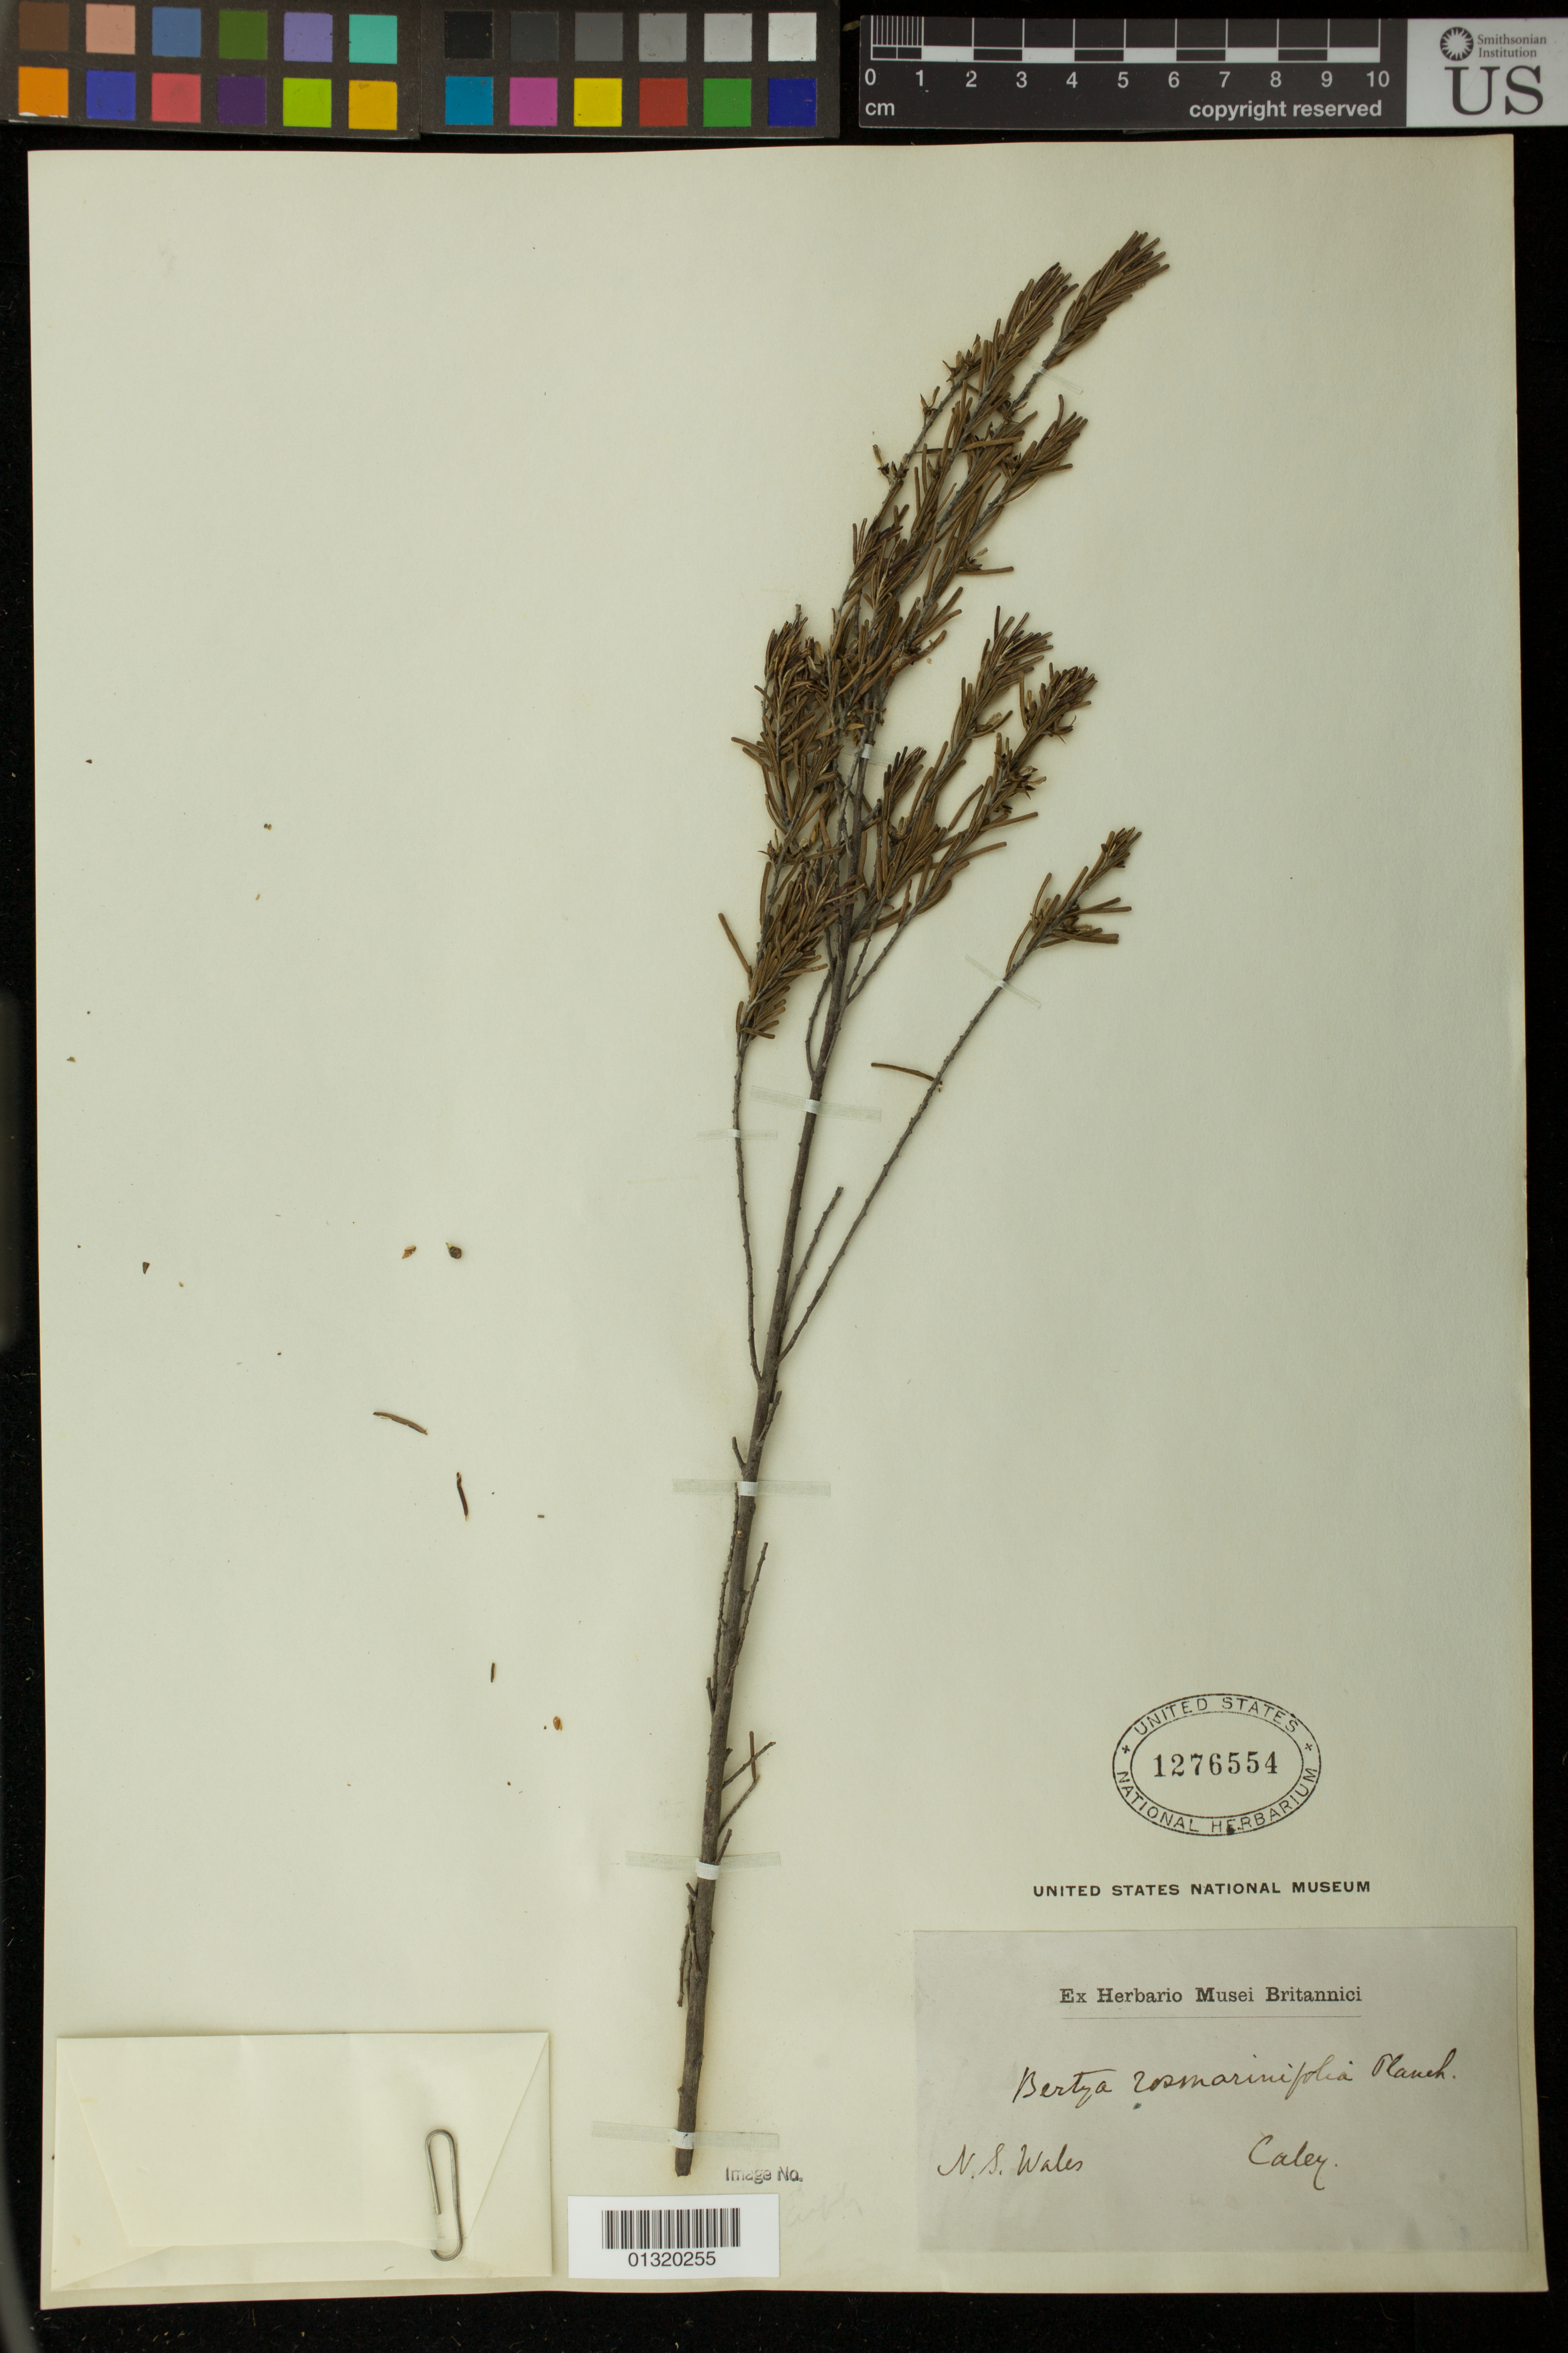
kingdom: Plantae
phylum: Tracheophyta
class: Magnoliopsida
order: Malpighiales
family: Euphorbiaceae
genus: Bertya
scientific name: Bertya rosmarinifolia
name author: Planch.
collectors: -. Caley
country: Australia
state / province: New South Wales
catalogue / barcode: US 1276554